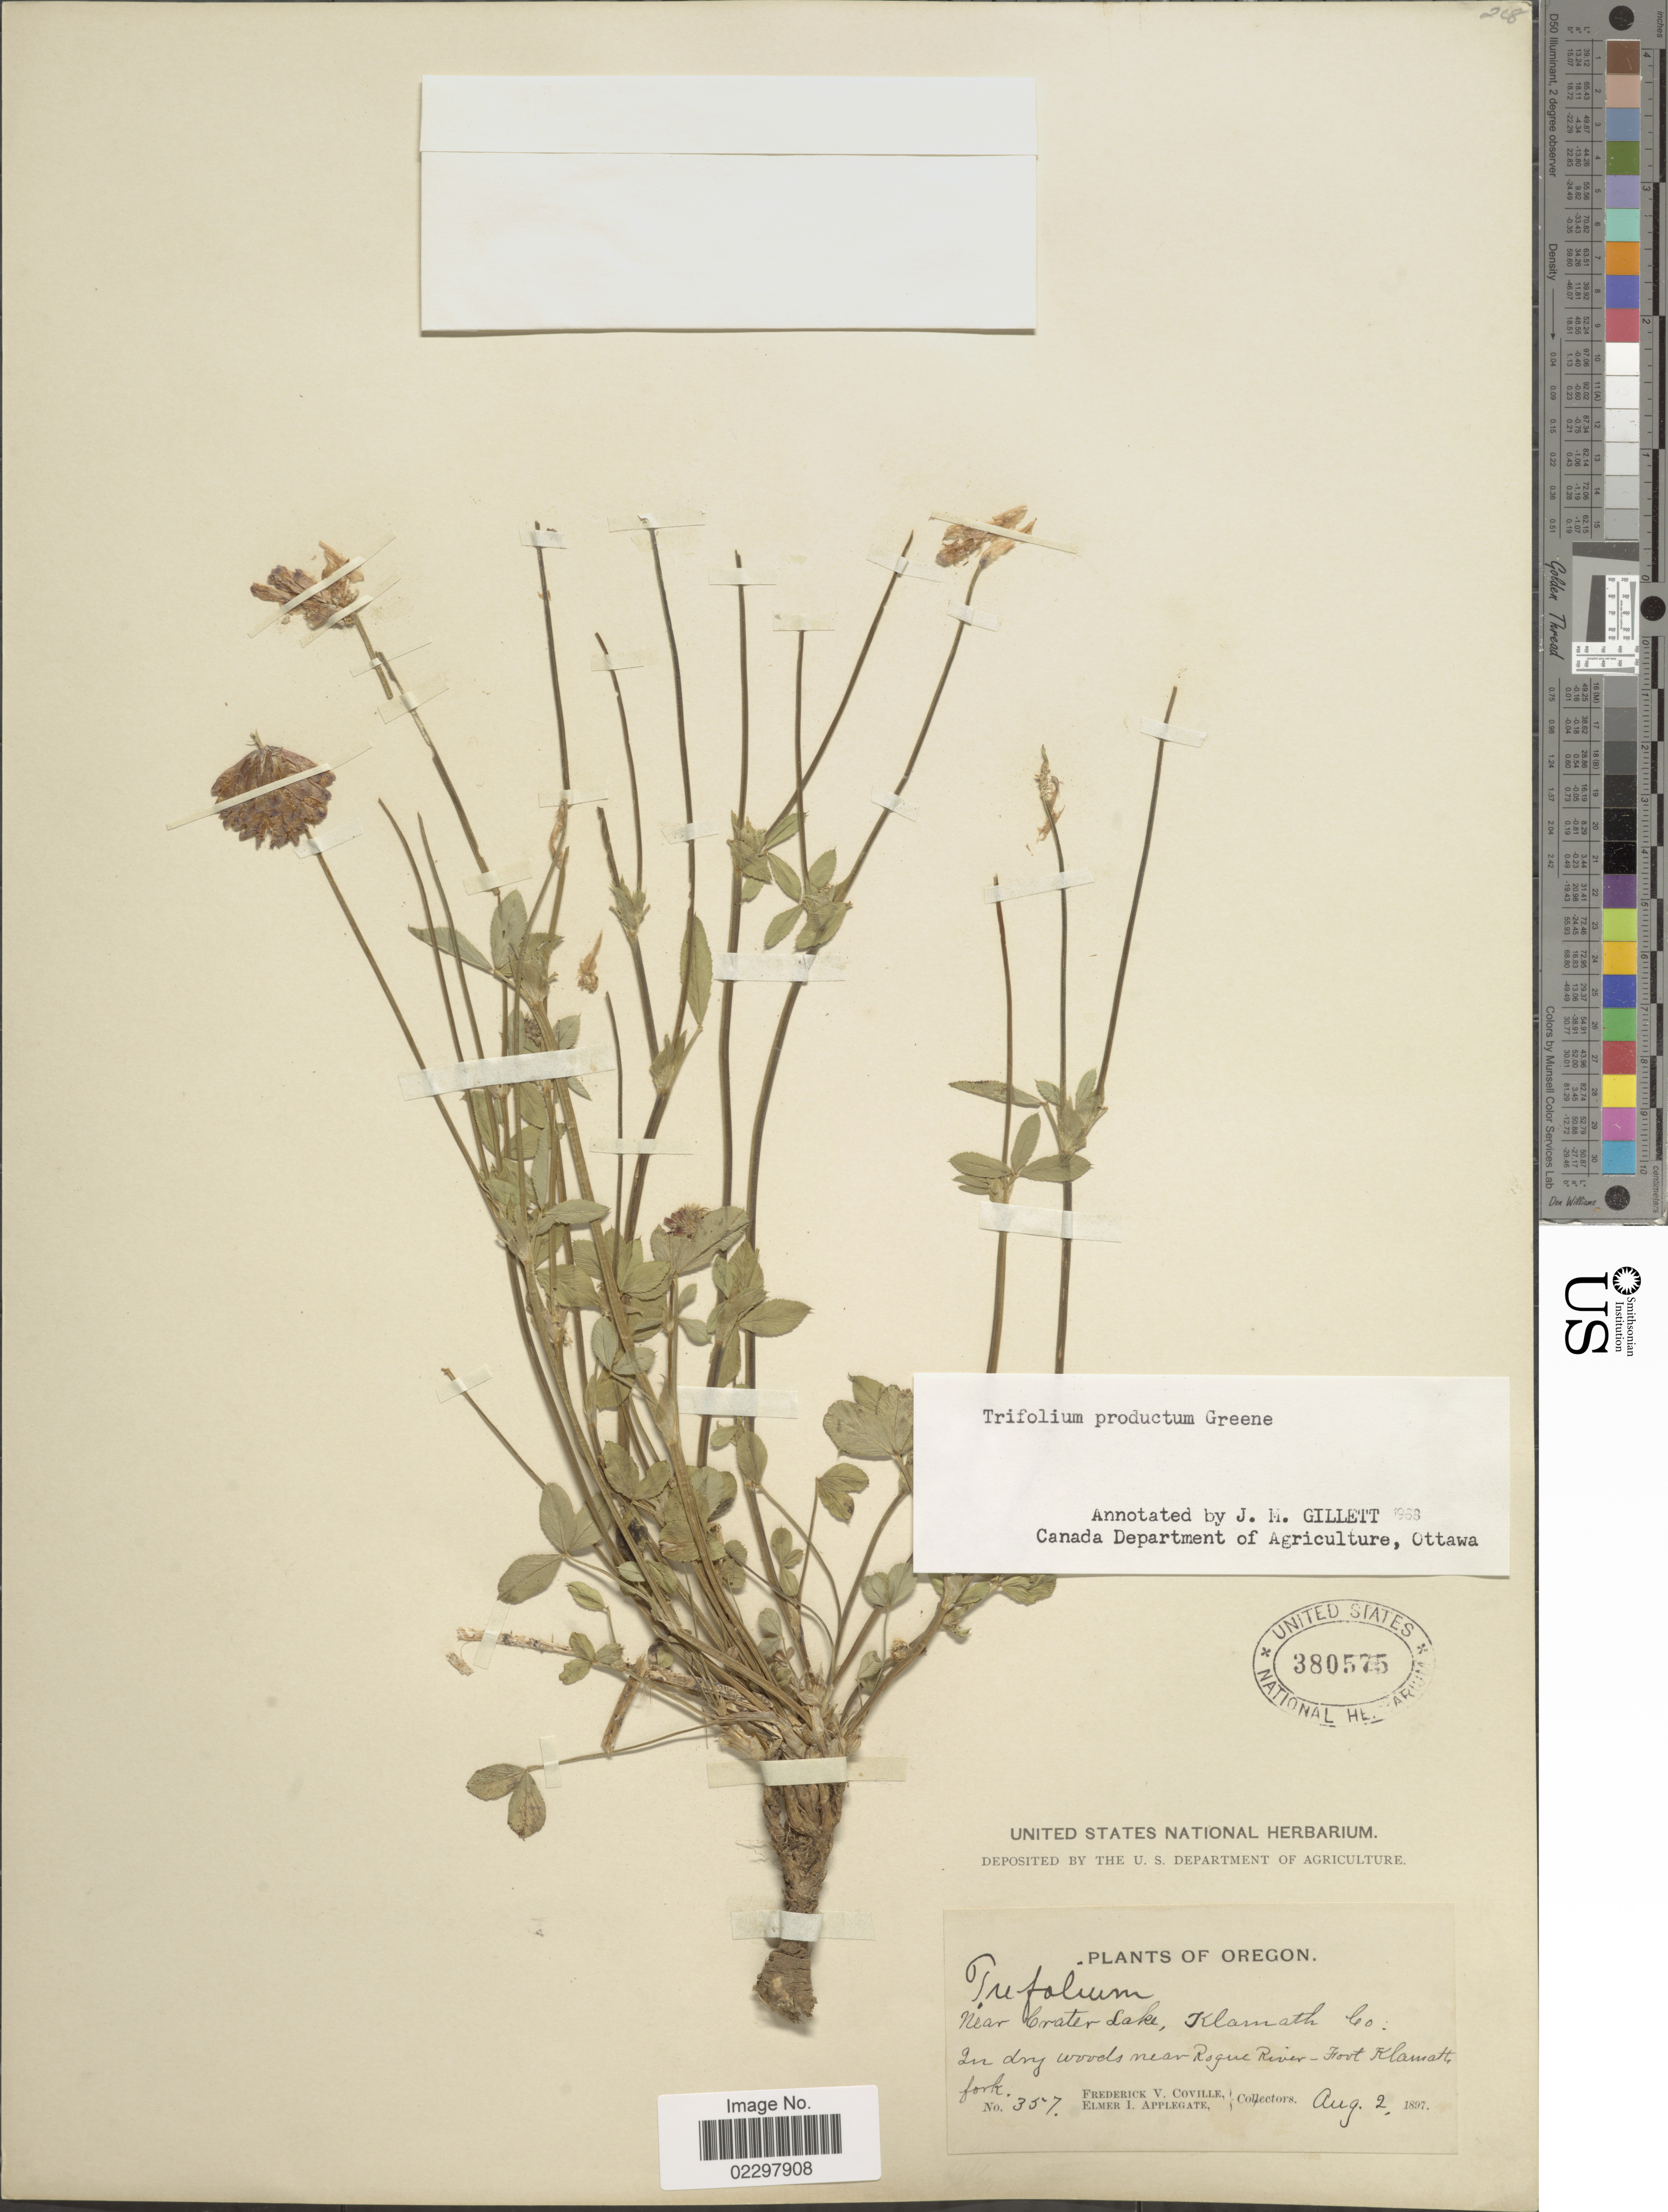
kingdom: Plantae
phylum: Tracheophyta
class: Magnoliopsida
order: Fabales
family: Fabaceae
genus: Trifolium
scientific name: Trifolium productum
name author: Greene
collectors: F. V. Coville & E. I. Applegate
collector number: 357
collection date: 1897-08-02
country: United States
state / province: Oregon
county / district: Klamath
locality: Near Crater Lake, Klamath Co., in dry woods near Rogue River-Foor Klamath fork.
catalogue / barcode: US 380575